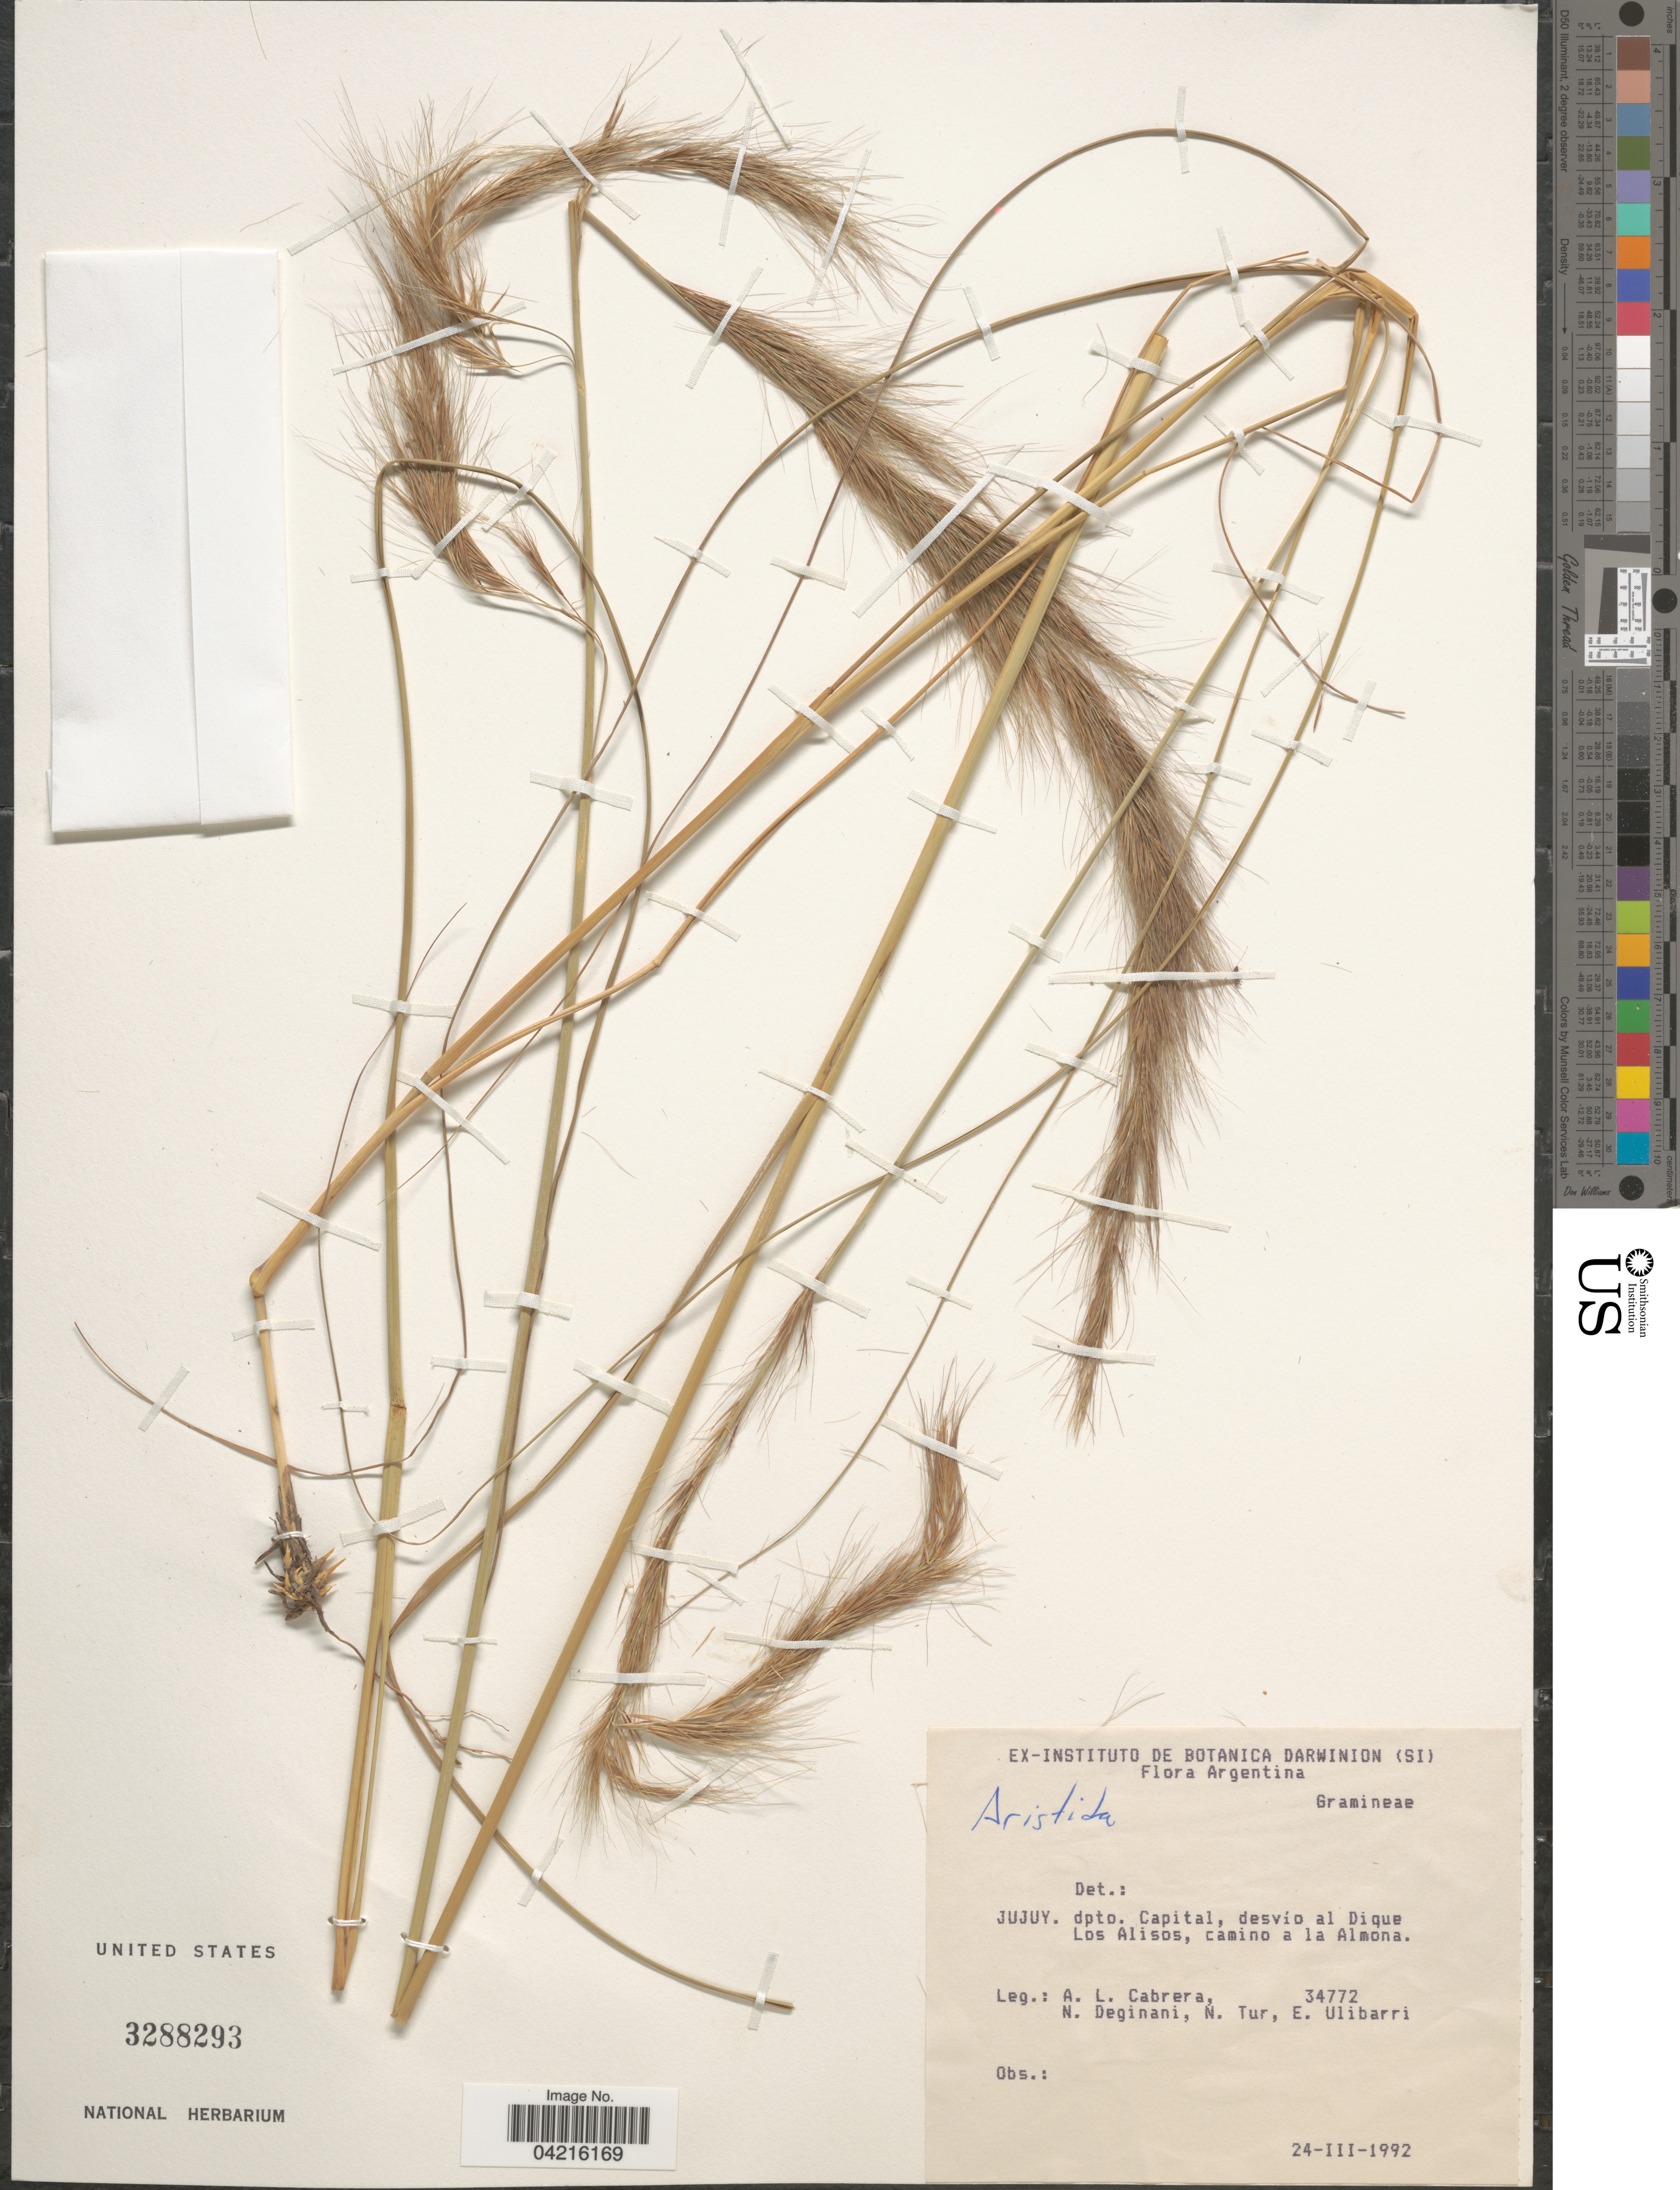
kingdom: Plantae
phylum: Tracheophyta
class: Liliopsida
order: Poales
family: Poaceae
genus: Aristida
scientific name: Aristida sp.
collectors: A. L. Cabrera, N. Deginani, N. Tur & E. Ulibarri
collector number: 34772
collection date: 1992-03-24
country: Argentina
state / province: Jujuy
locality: Dpto. Capital, desvío al Dique Los Alisos, camino a la Almona.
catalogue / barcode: US 3288293